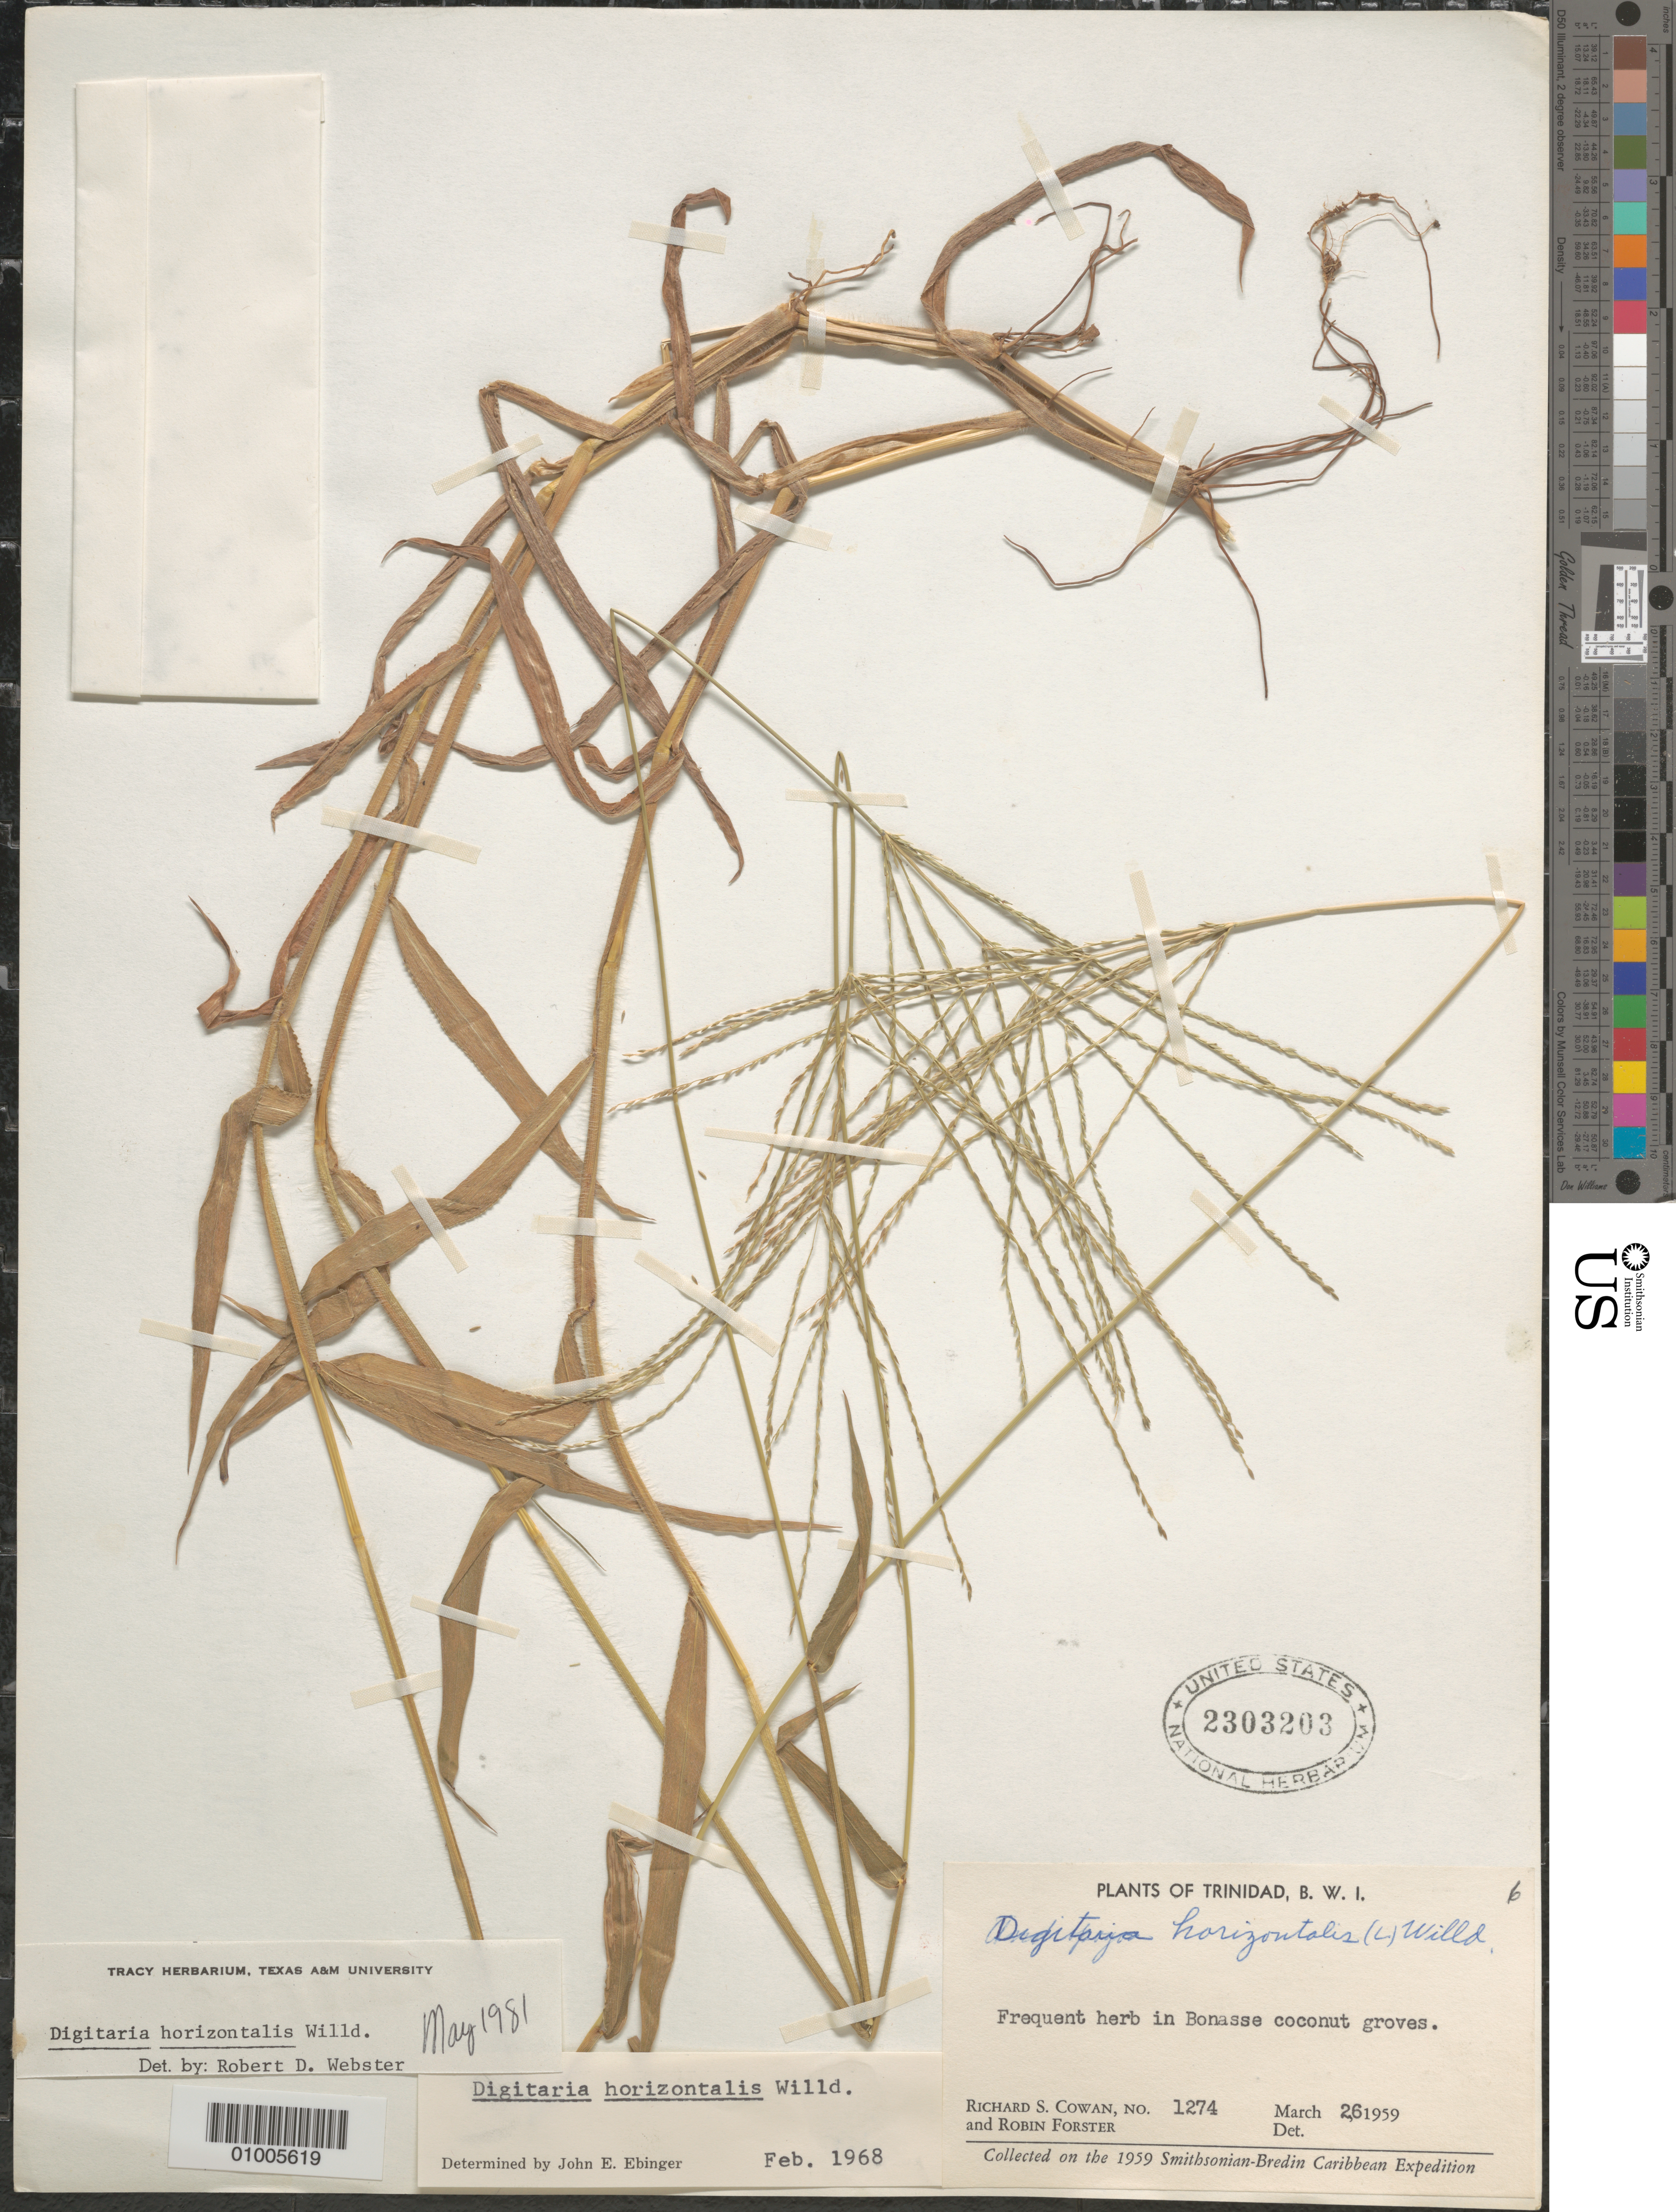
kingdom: Plantae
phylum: Tracheophyta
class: Liliopsida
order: Poales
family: Poaceae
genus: Digitaria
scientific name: Digitaria horizontalis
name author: Willd.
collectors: R. S. Cowan & R. Forster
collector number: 1274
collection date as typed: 26 Mar 1959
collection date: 1959-03-26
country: Trinidad and Tobago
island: Trinidad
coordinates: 0 N, 0 E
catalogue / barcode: US 2303203